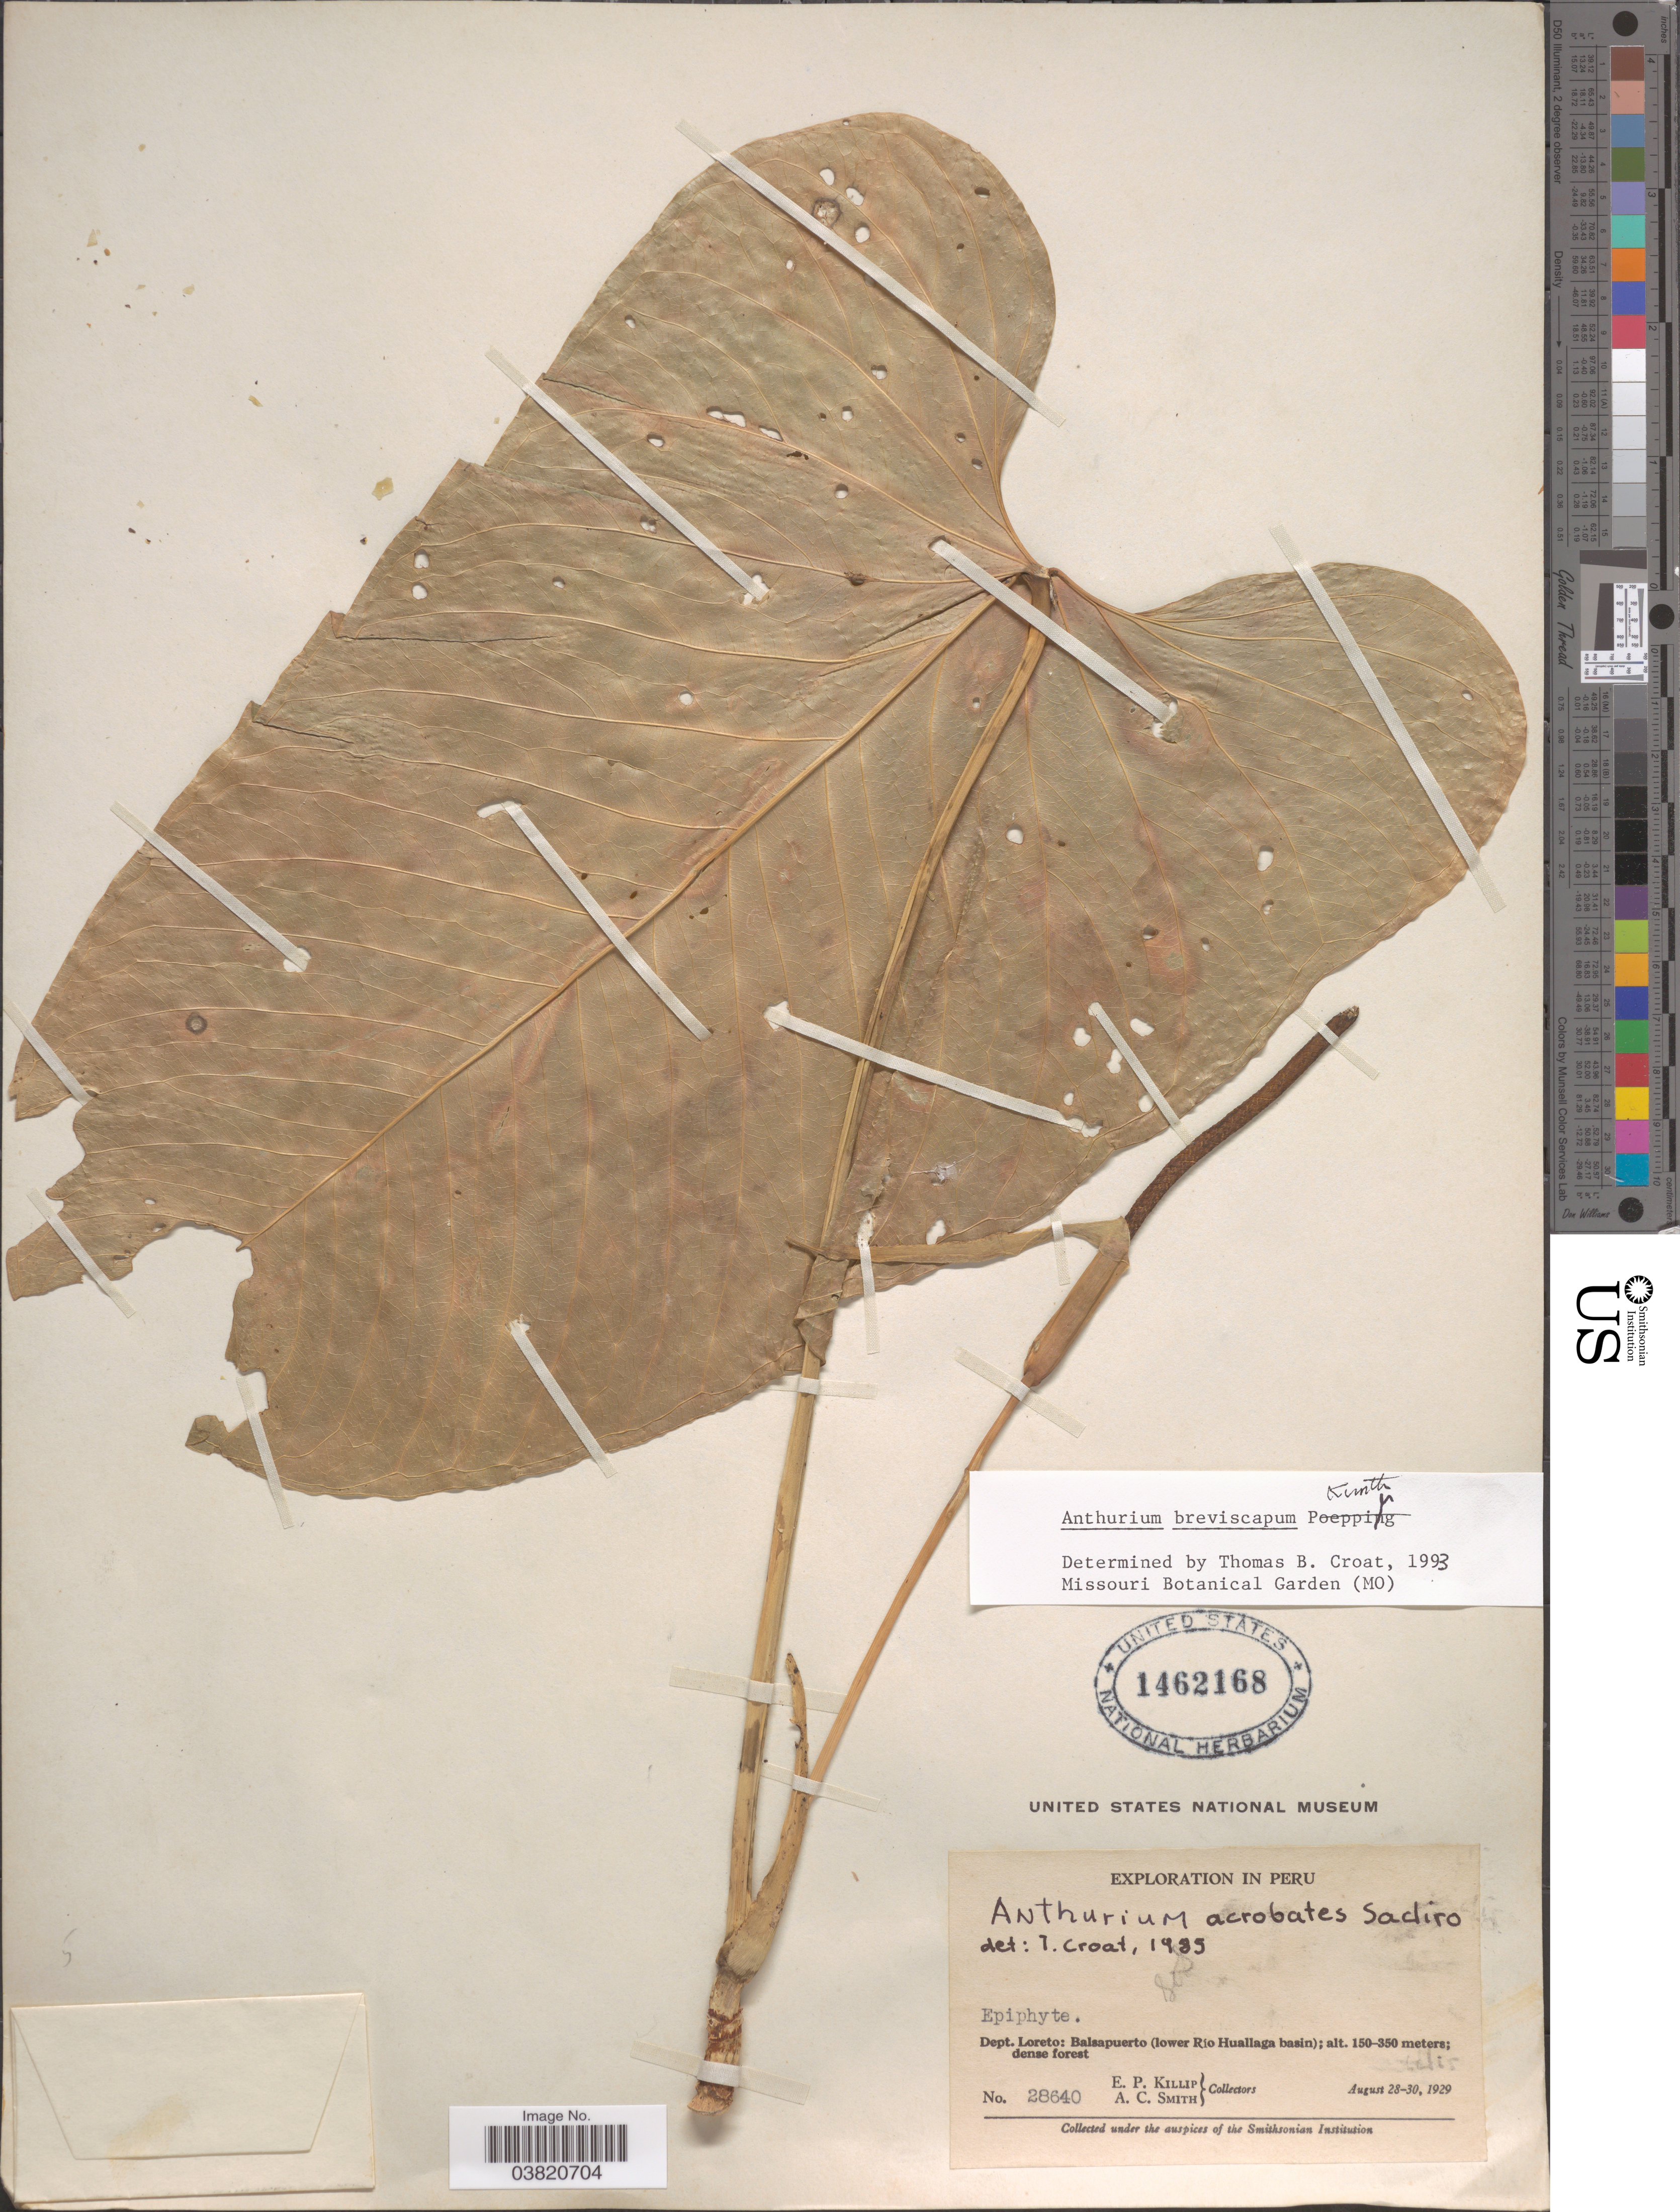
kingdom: Plantae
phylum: Tracheophyta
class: Liliopsida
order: Alismatales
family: Araceae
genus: Anthurium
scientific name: Anthurium breviscapum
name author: Kunth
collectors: E. P. Killip & A. C. Smith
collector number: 28640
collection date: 1929-08-28/1929-08-30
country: Peru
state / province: Loreto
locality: Dept. Loreto: Balsapuerto (lower Río Huallaga basin).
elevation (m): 150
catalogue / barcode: US 1462168